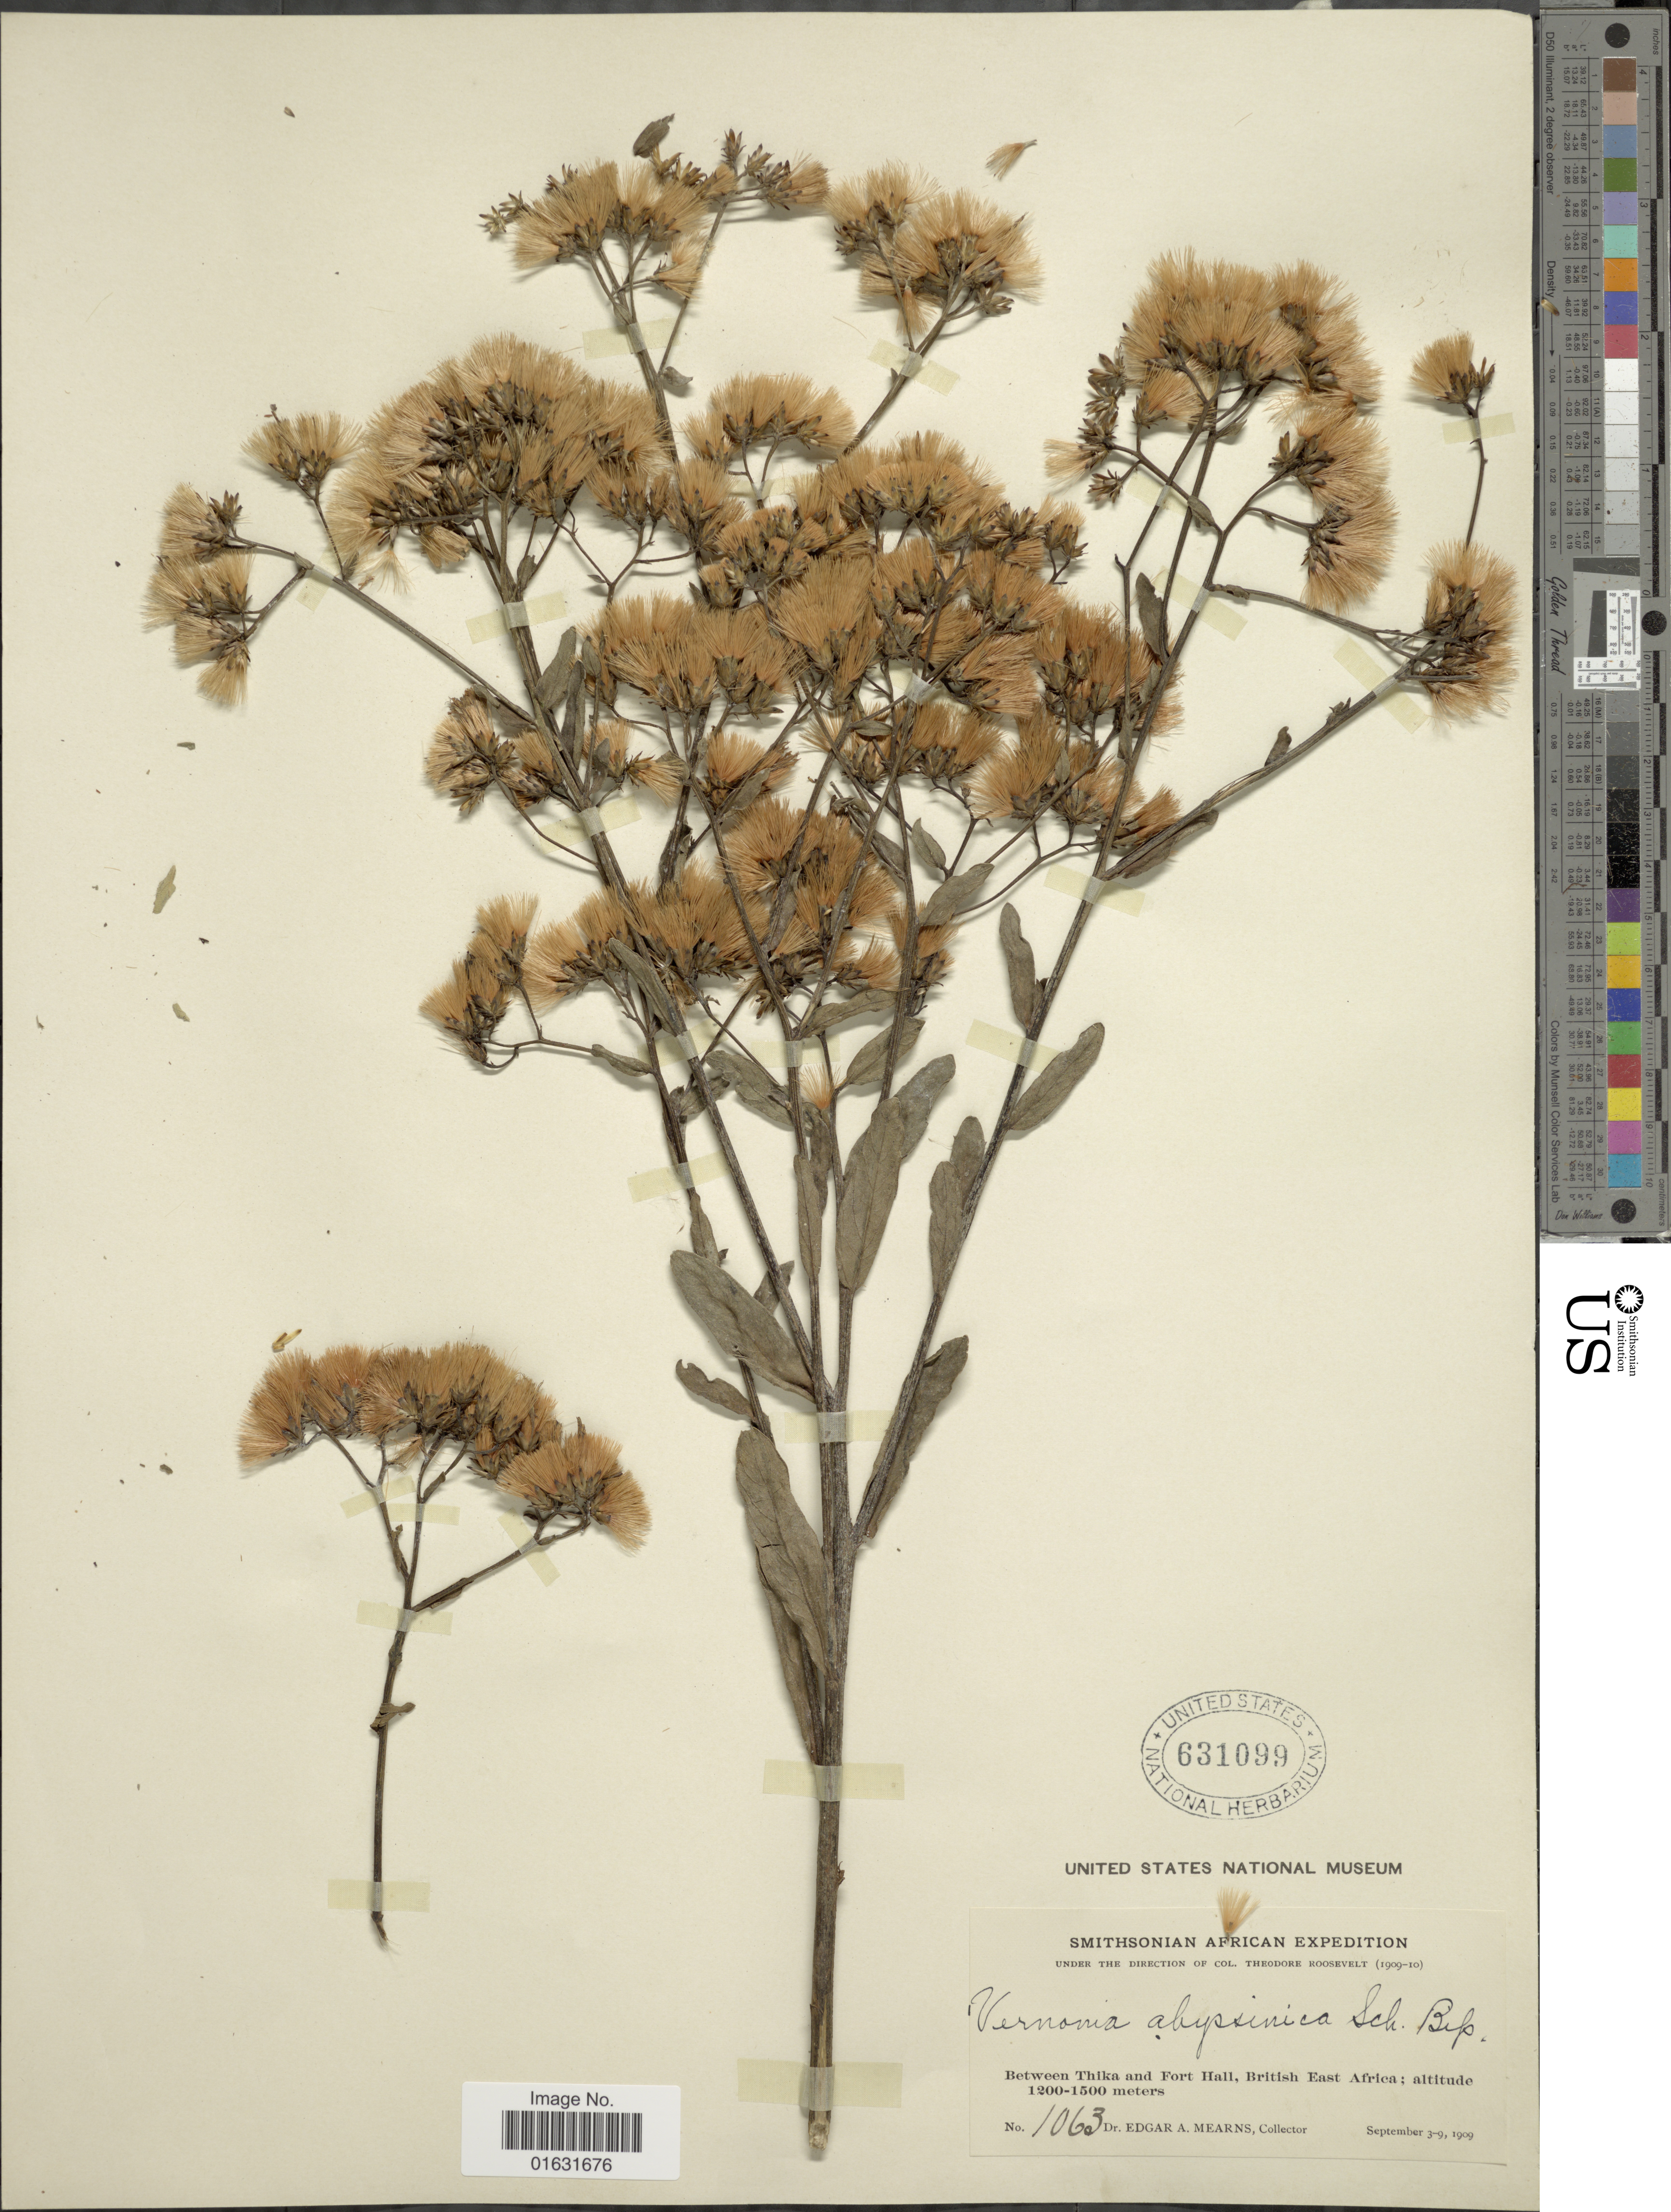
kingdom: Plantae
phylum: Tracheophyta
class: Magnoliopsida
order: Asterales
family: Asteraceae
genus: Baccharoides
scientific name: Baccharoides schimperi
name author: (DC.) Isawumi et al.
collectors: E. A. Mearns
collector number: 1063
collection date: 1909-09-03/1909-09-09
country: Kenya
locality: Between Thika and Fort Hall, British East Africa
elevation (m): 1200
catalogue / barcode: US 631099